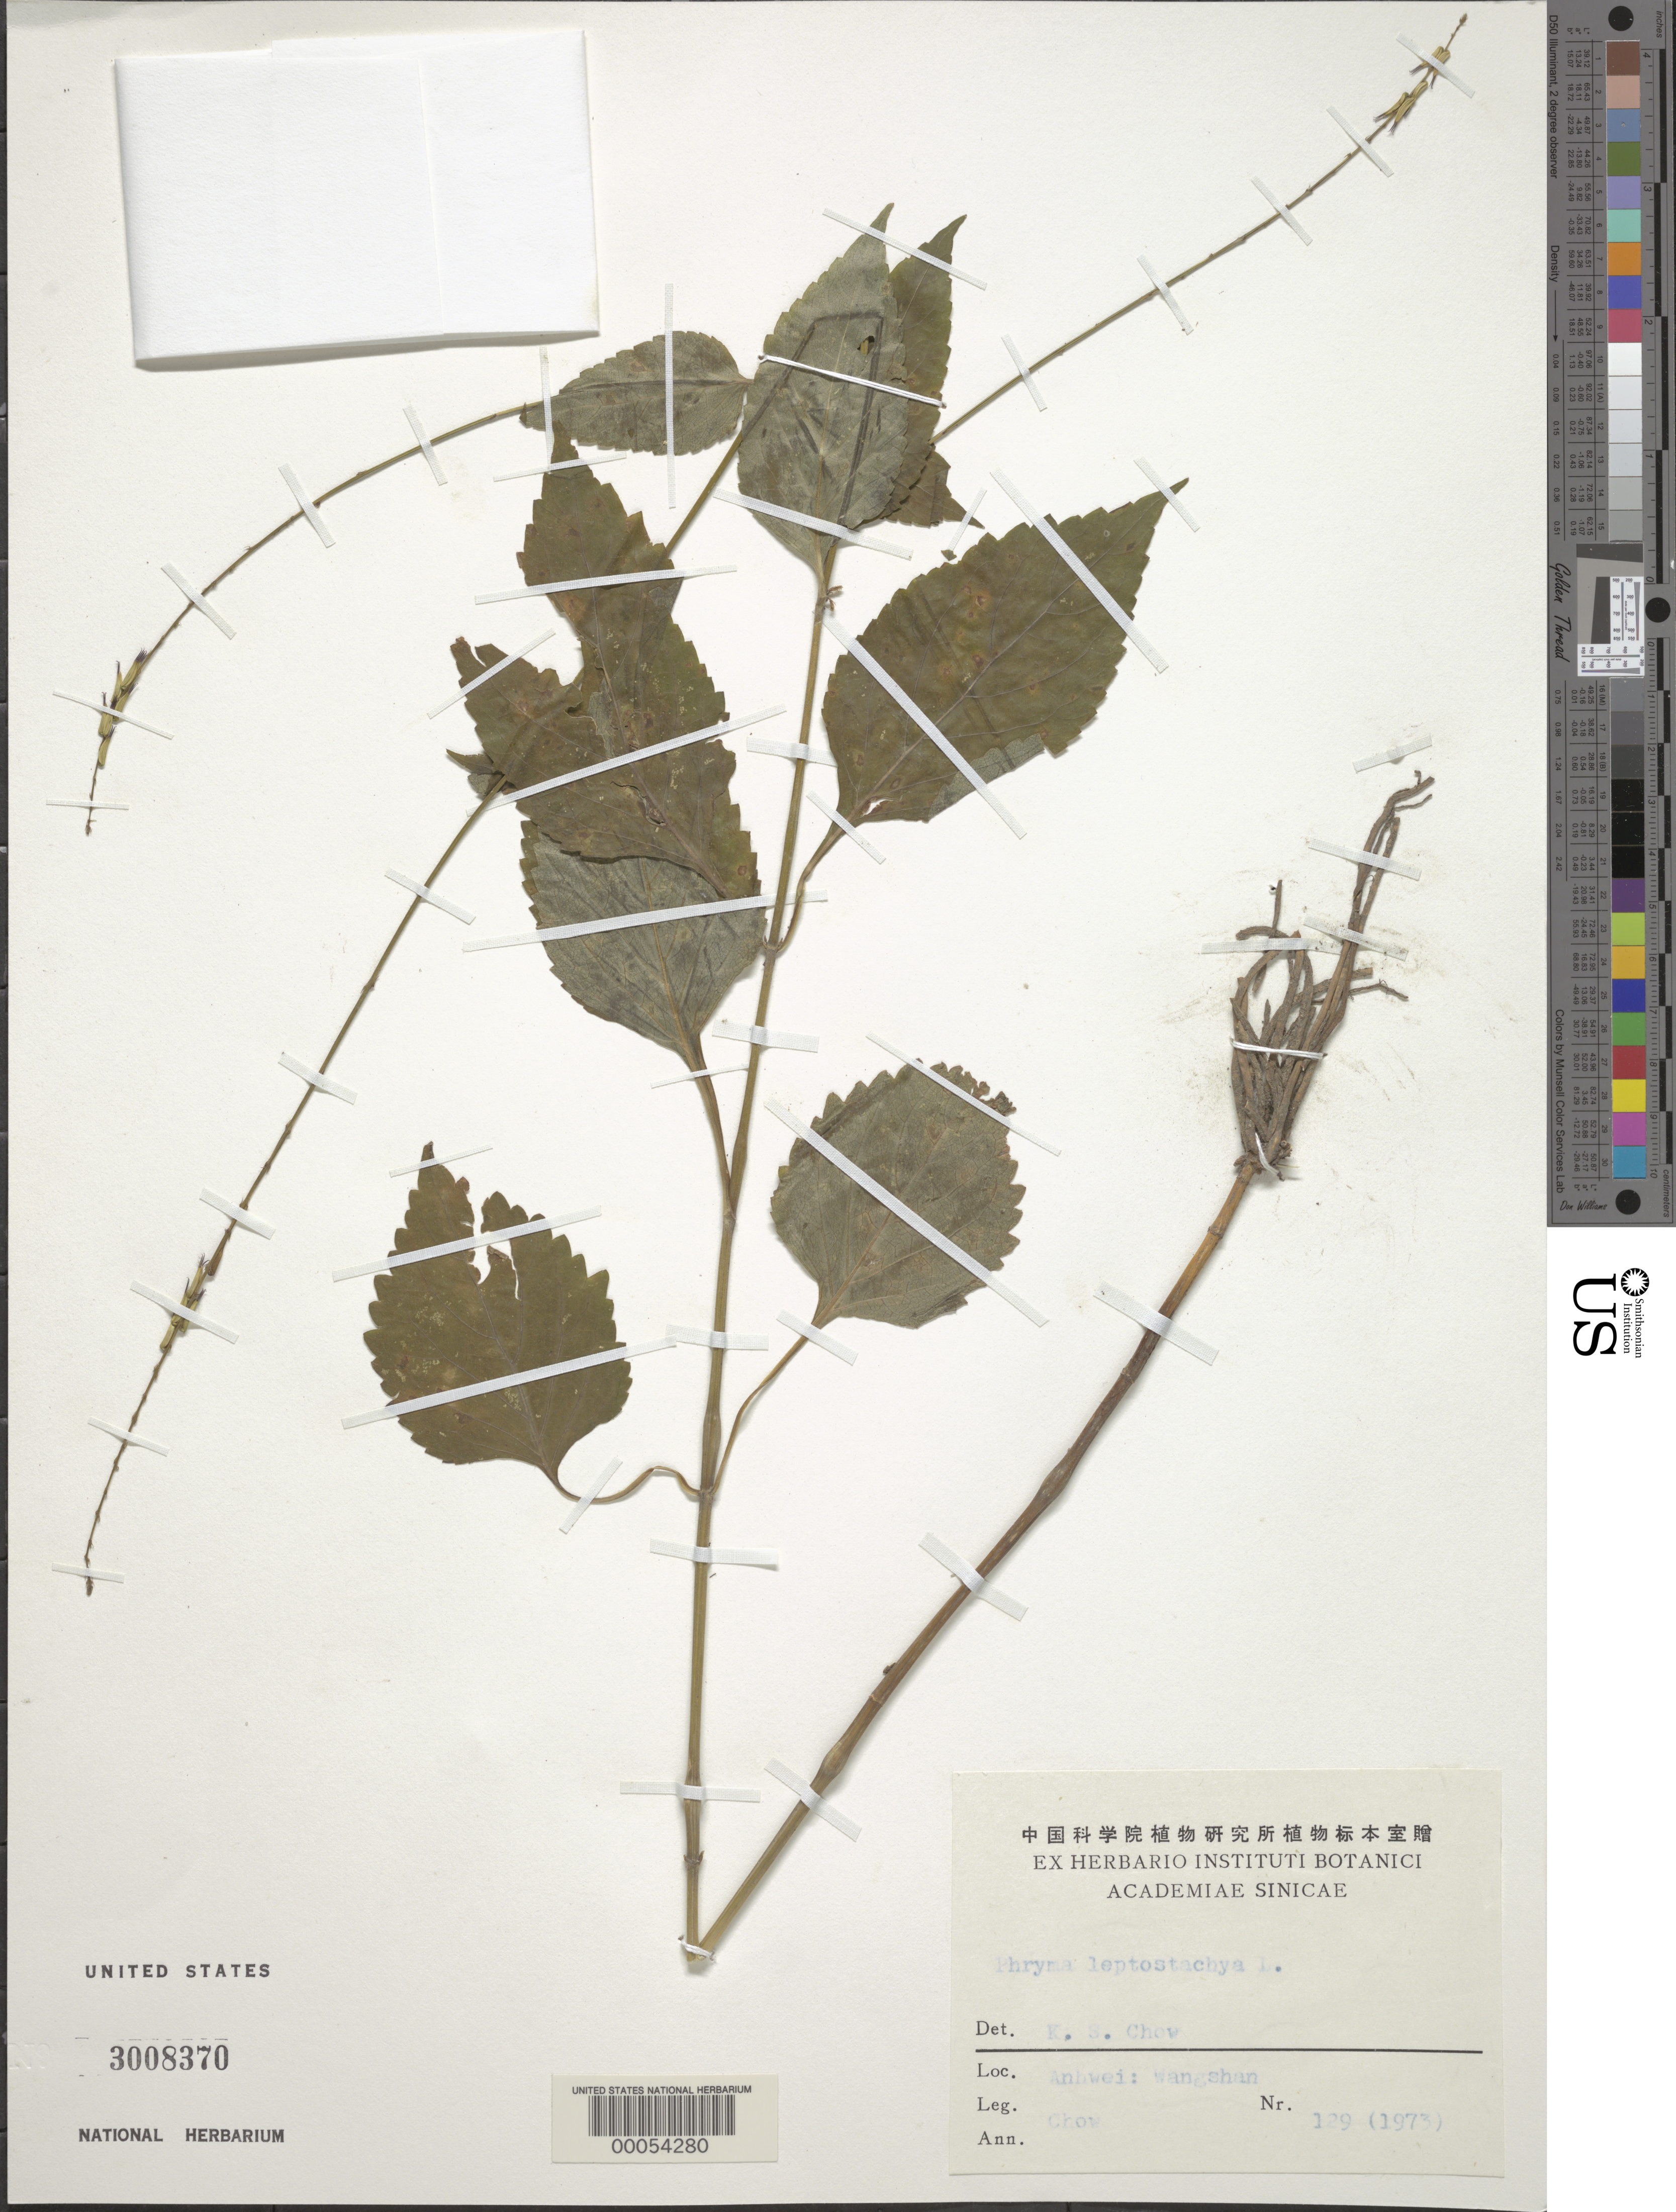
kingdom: Plantae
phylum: Tracheophyta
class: Magnoliopsida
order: Lamiales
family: Phrymaceae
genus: Phryma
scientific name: Phryma leptostachya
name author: L.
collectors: K. S. Chow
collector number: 129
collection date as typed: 1973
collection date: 1973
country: China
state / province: Anhui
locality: Wangshan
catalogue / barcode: US 3008370